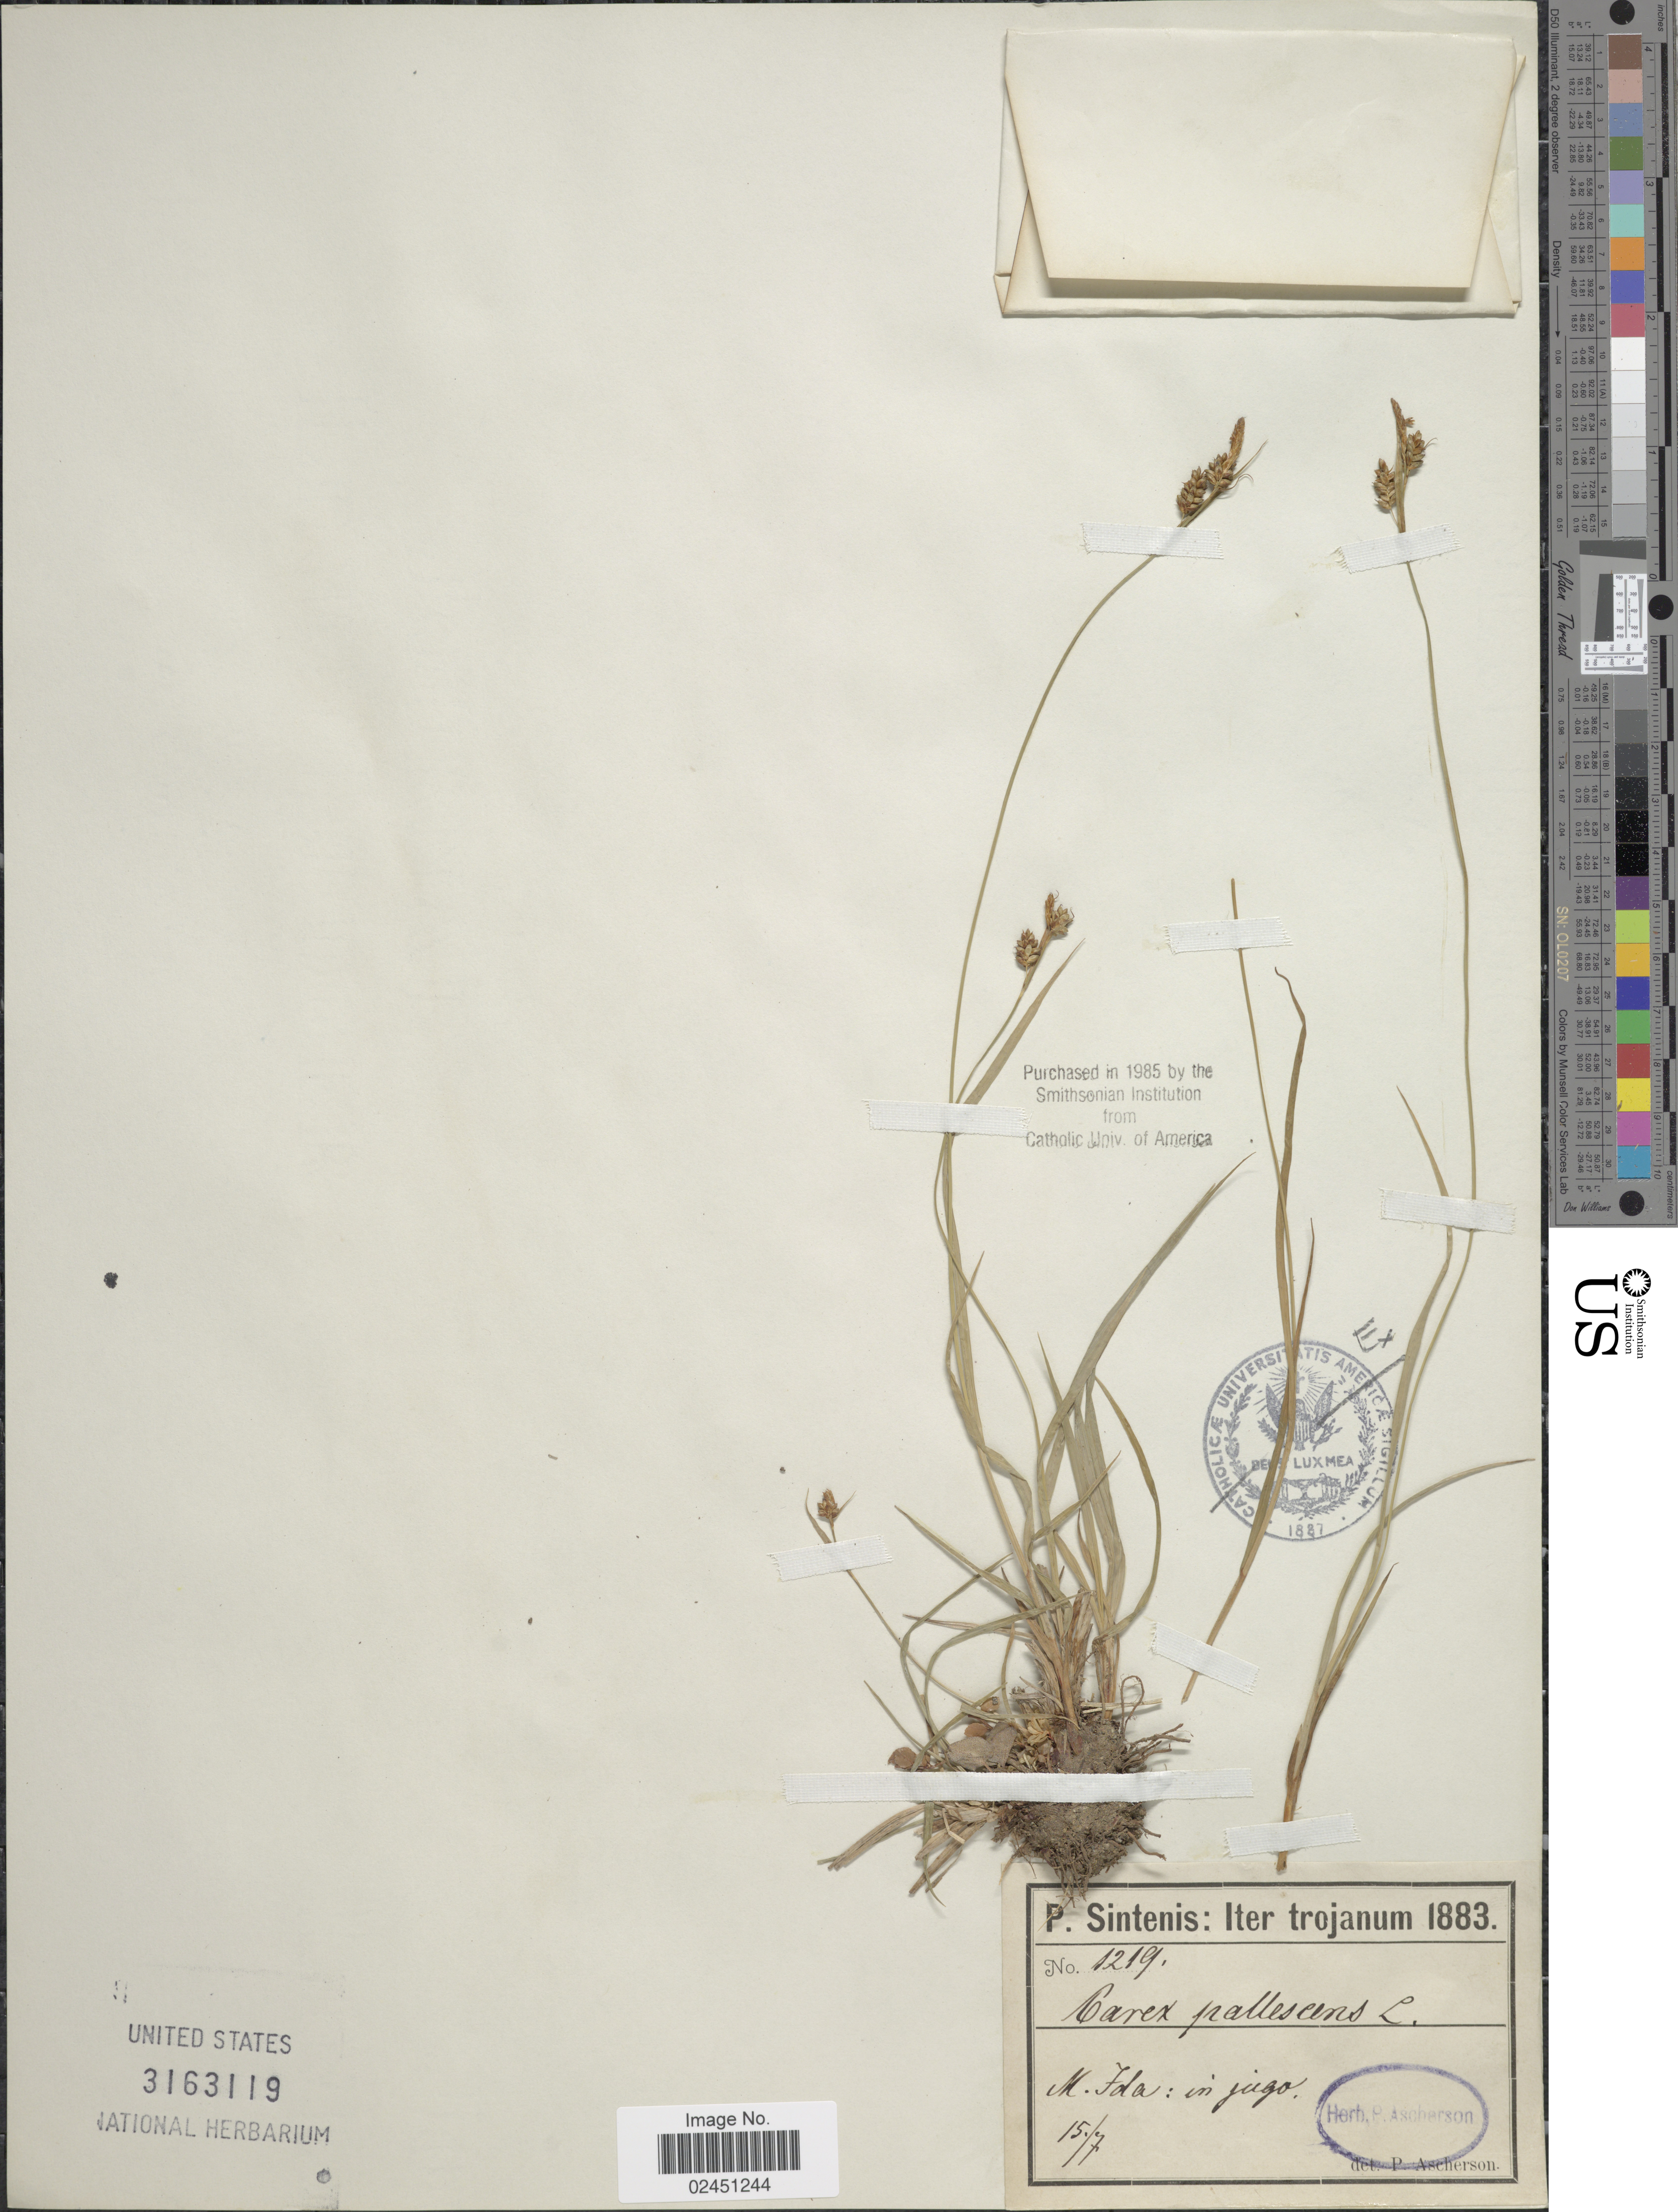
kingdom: Plantae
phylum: Tracheophyta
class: Liliopsida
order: Poales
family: Cyperaceae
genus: Carex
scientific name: Carex pallescens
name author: L.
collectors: P. Sintenis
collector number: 1219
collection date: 1883-07-15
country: Turkey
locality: Iter trojanum, N. Ida. in jugo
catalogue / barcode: US 3163119